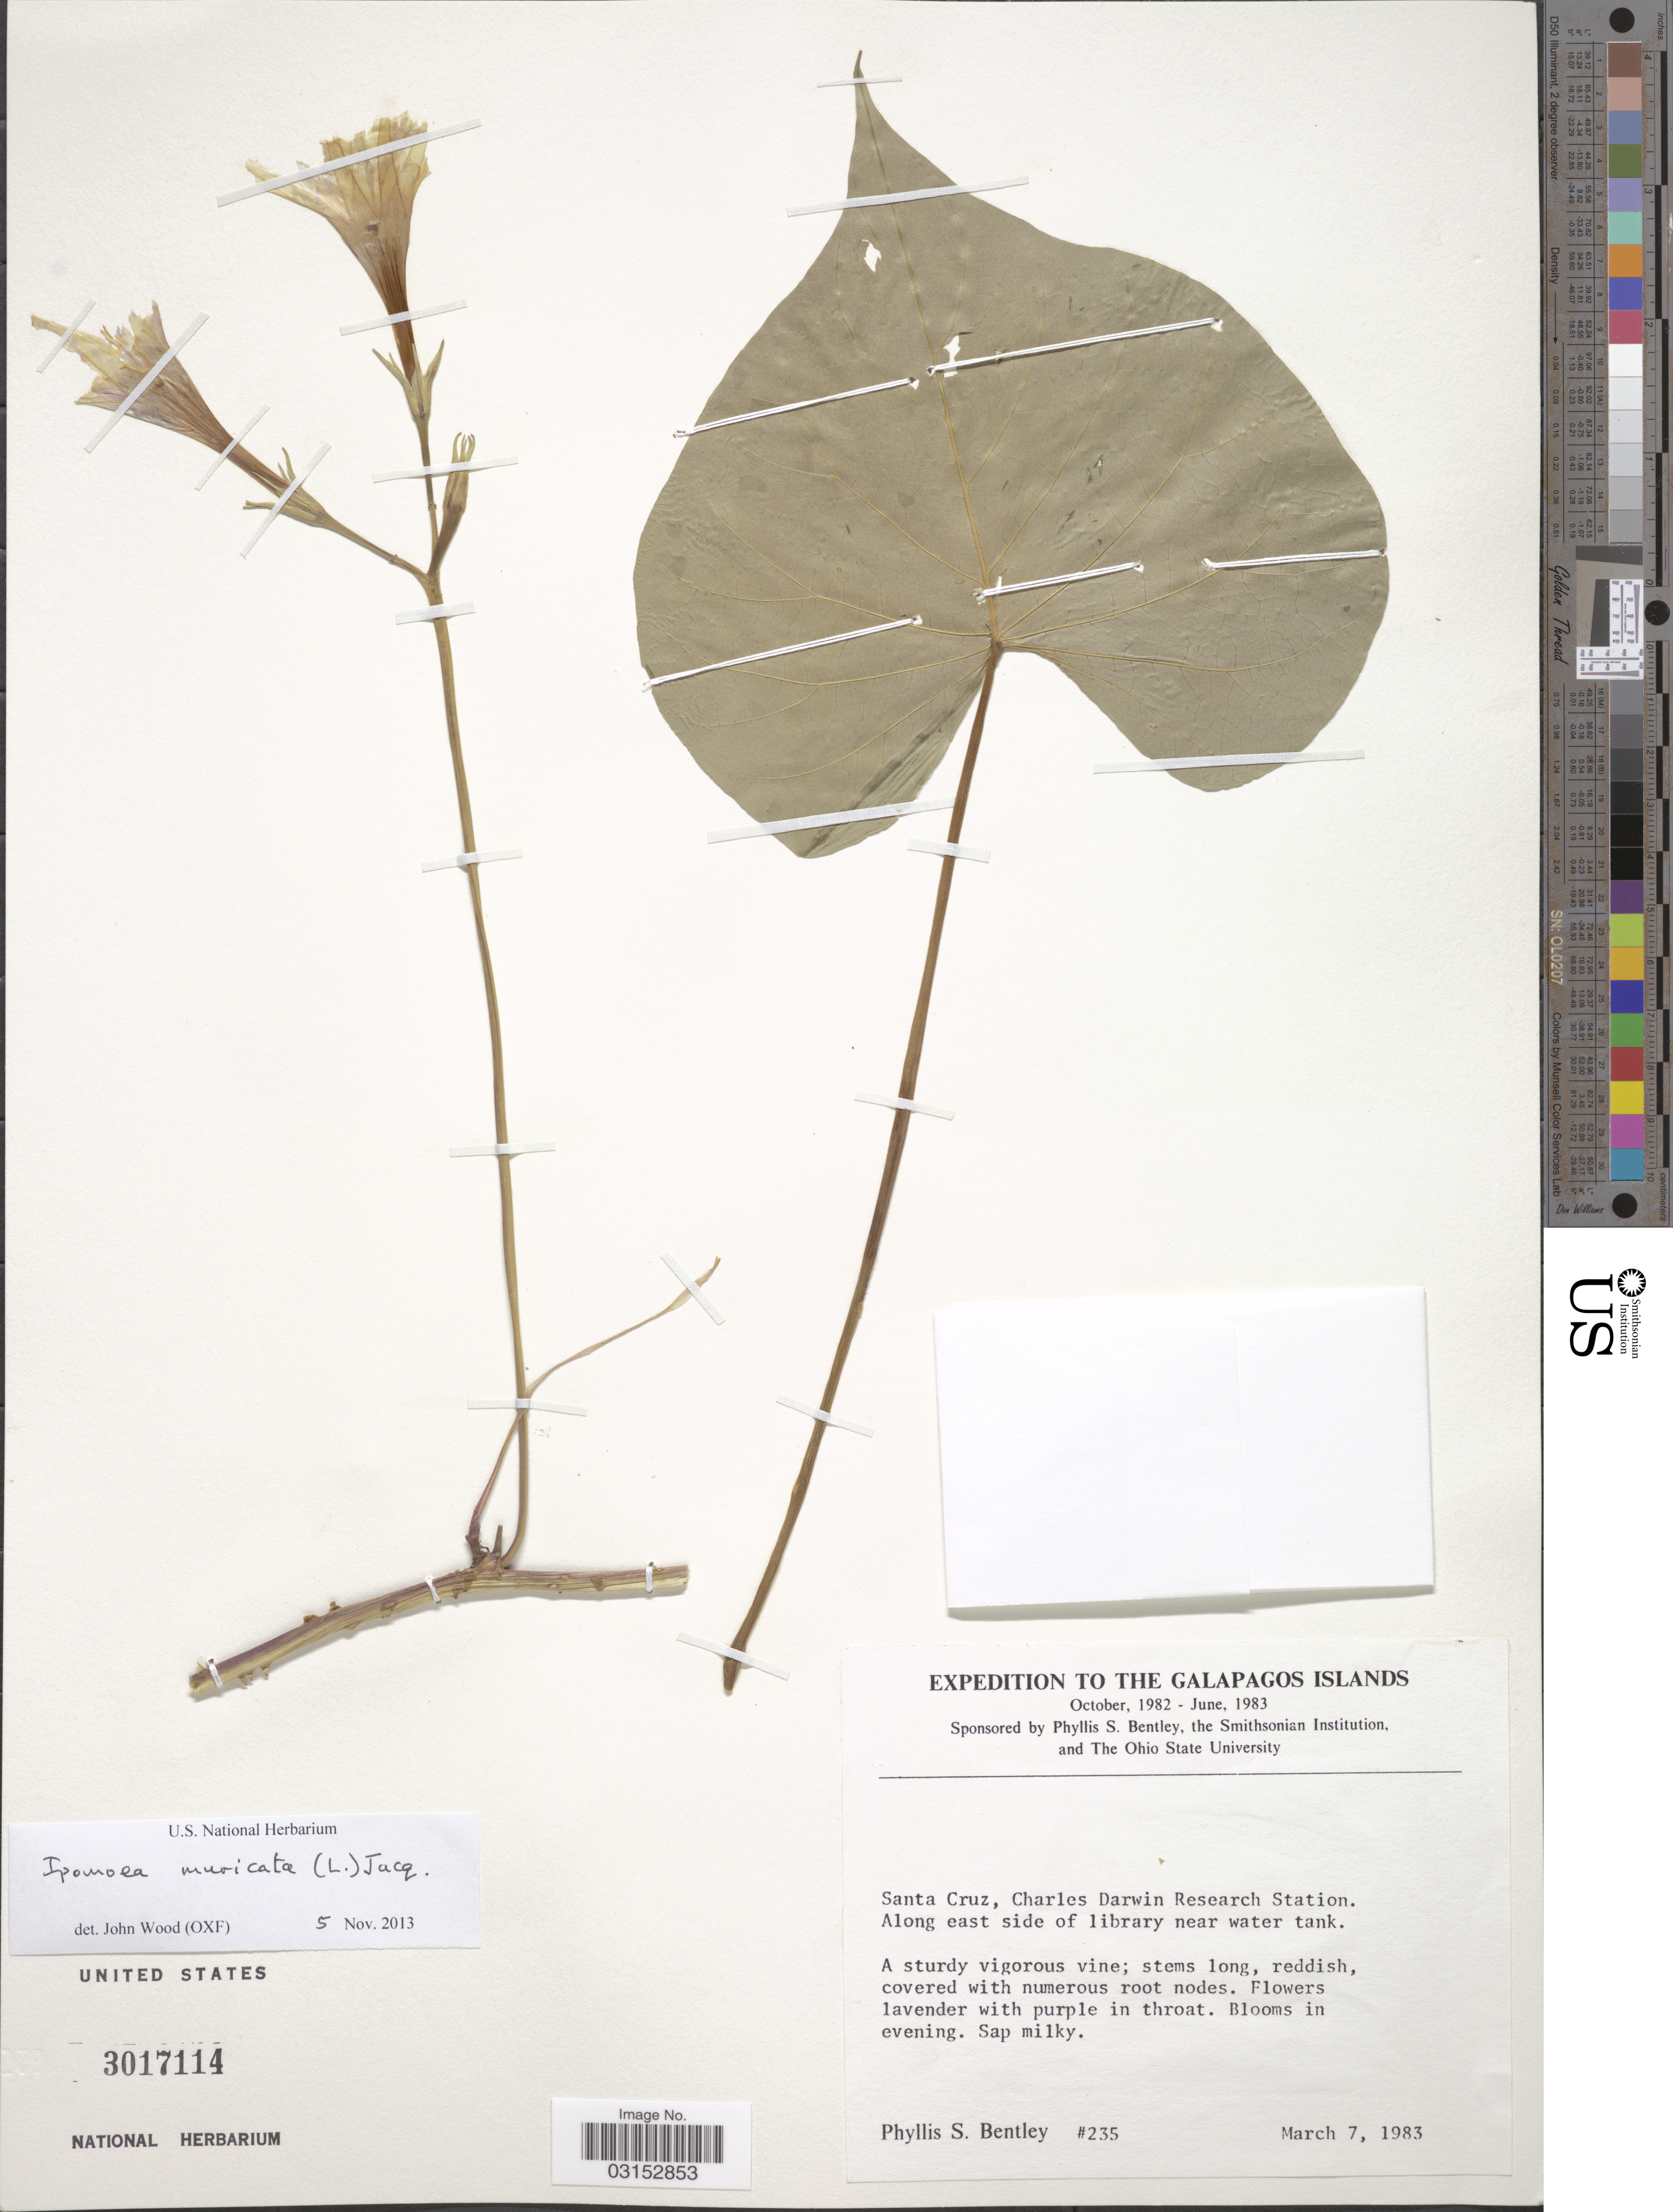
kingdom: Plantae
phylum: Tracheophyta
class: Magnoliopsida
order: Solanales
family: Convolvulaceae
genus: Ipomoea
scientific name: Ipomoea muricata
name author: (L.) Jacq.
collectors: P. S. Bentley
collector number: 235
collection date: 1983-03-07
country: Ecuador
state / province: Colón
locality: Galapagos Islands. Santa Cruz, Charles Darwin Research Station.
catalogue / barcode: US 3017114